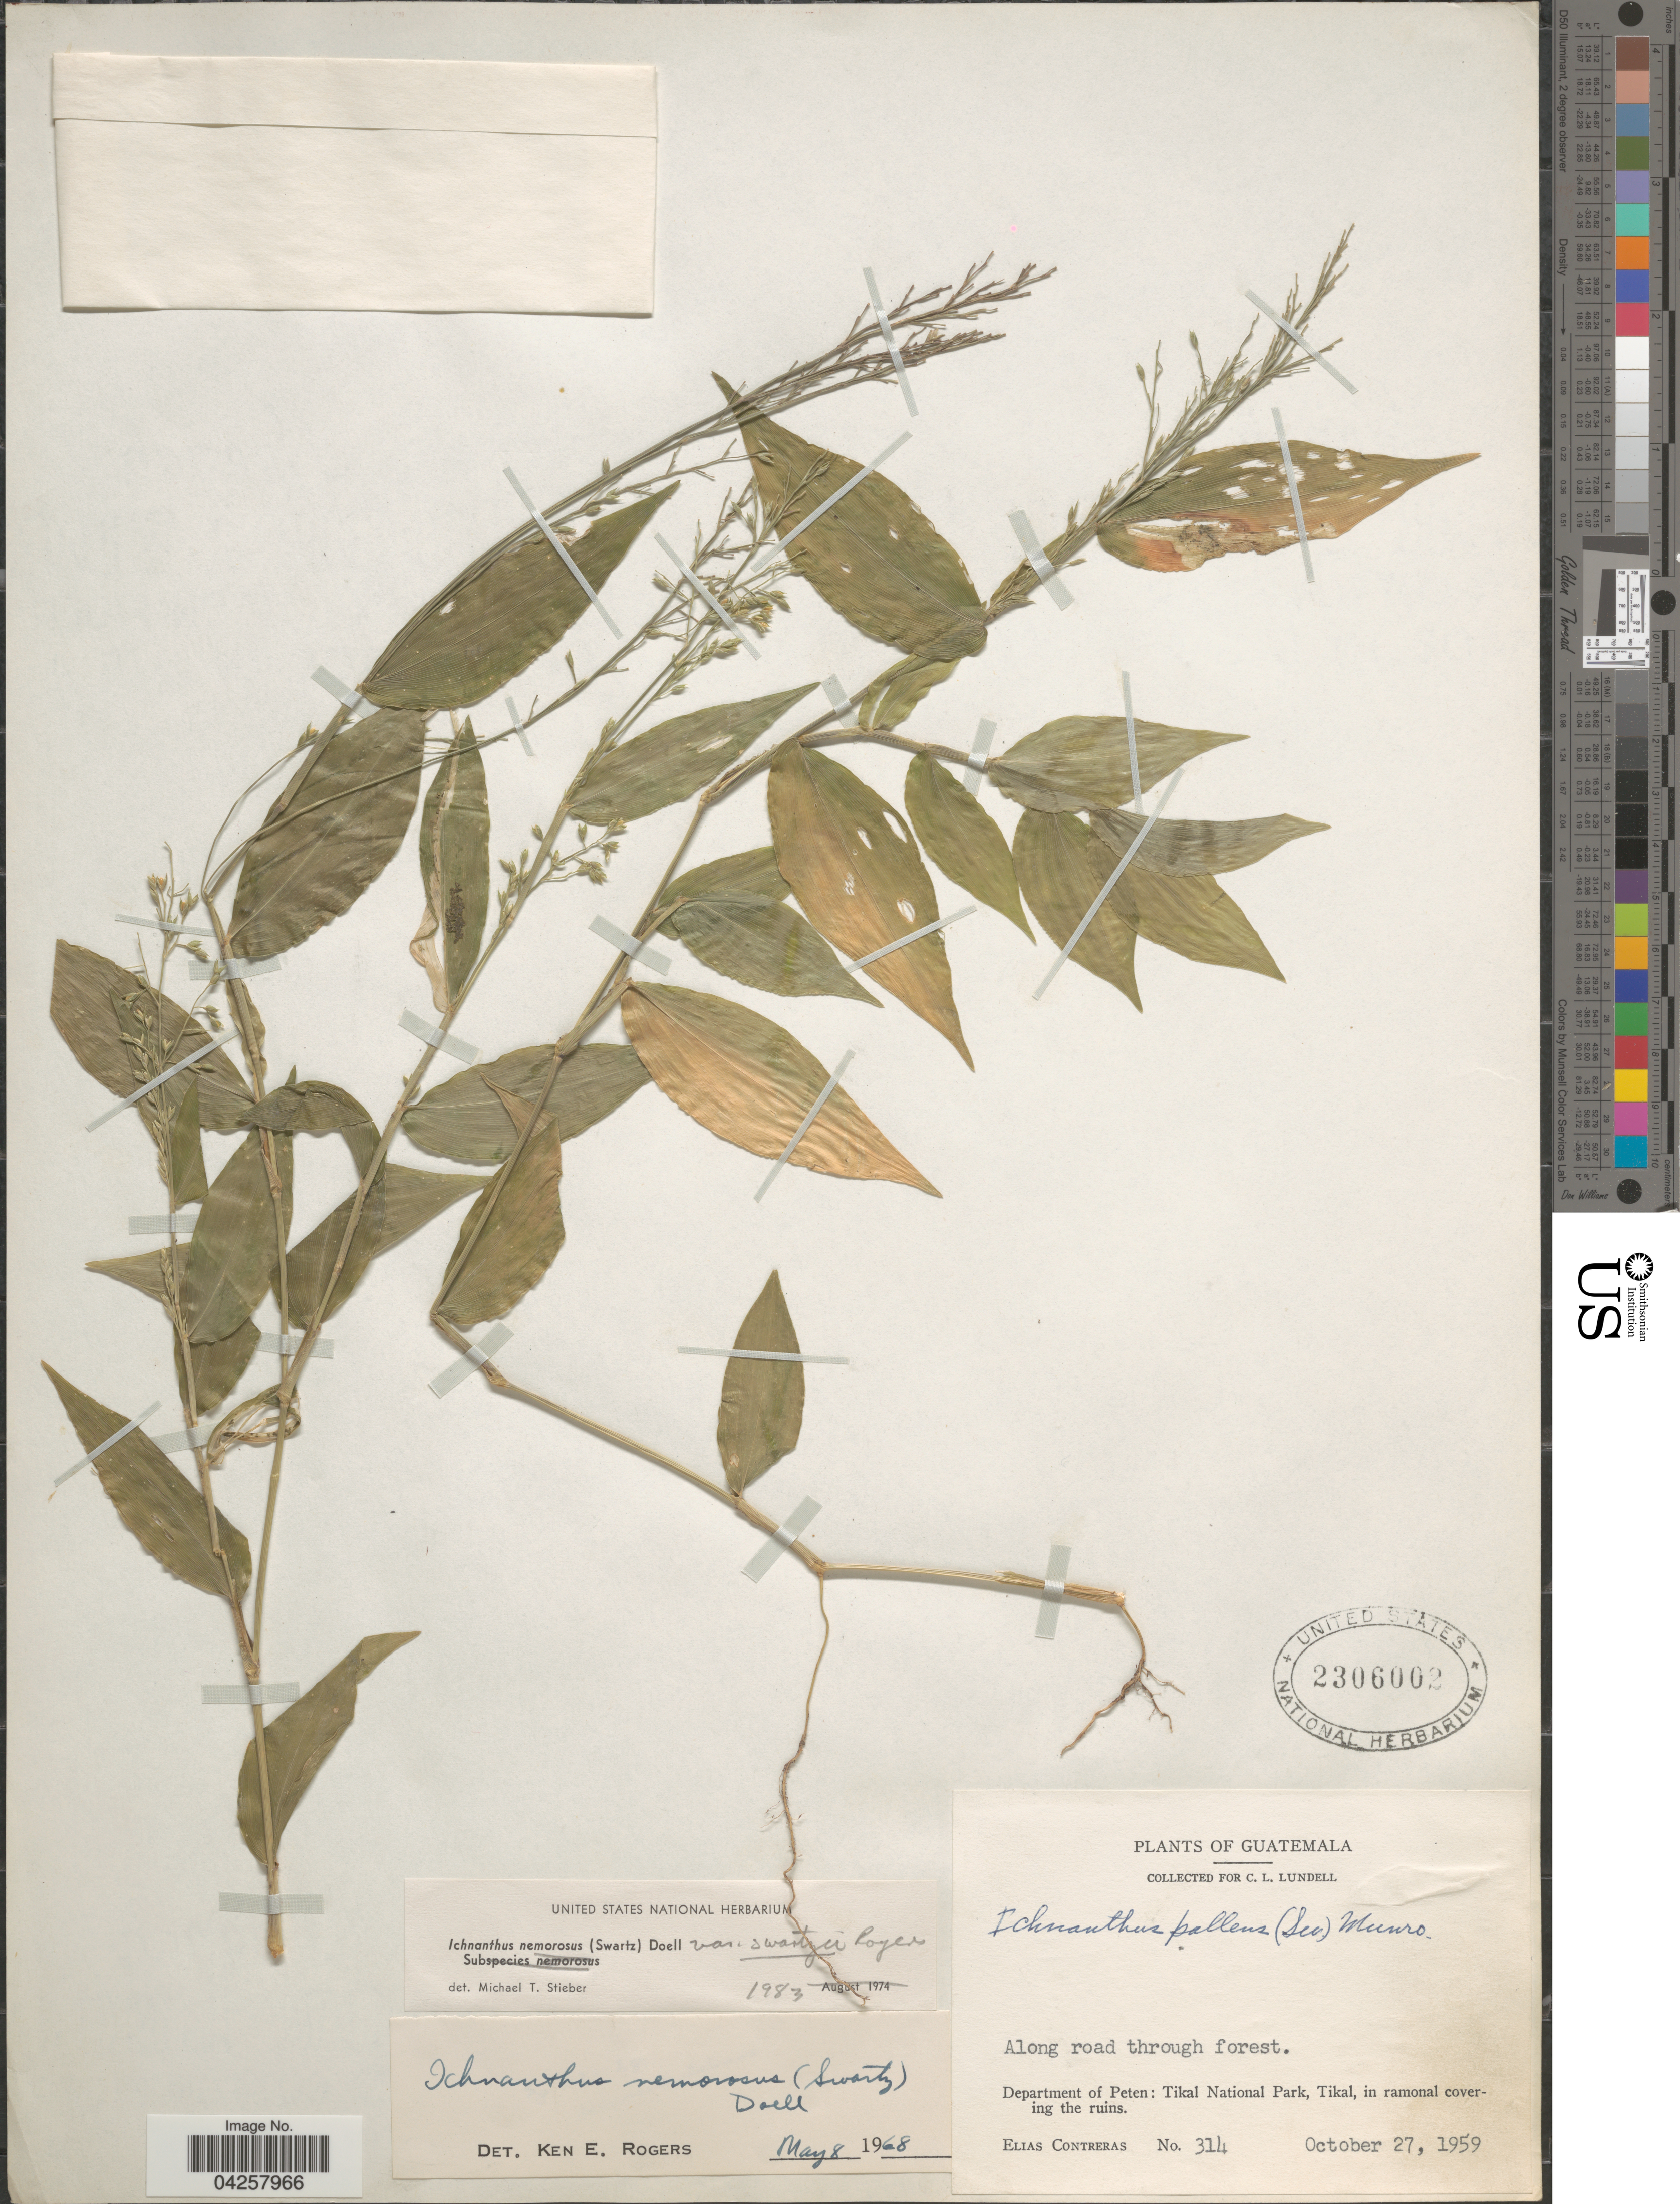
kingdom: Plantae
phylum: Tracheophyta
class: Liliopsida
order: Poales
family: Poaceae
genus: Hildaea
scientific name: Hildaea nemorosa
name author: (Sw.) C. Silva & R.P. Oliveira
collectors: E. Contreras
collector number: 314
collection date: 1959-10-27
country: Guatemala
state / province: El Quiche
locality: Along road through forest. Department of Peten: Tikal National Park, Tikal, in ramonal covering the ruins.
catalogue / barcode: US 2306002